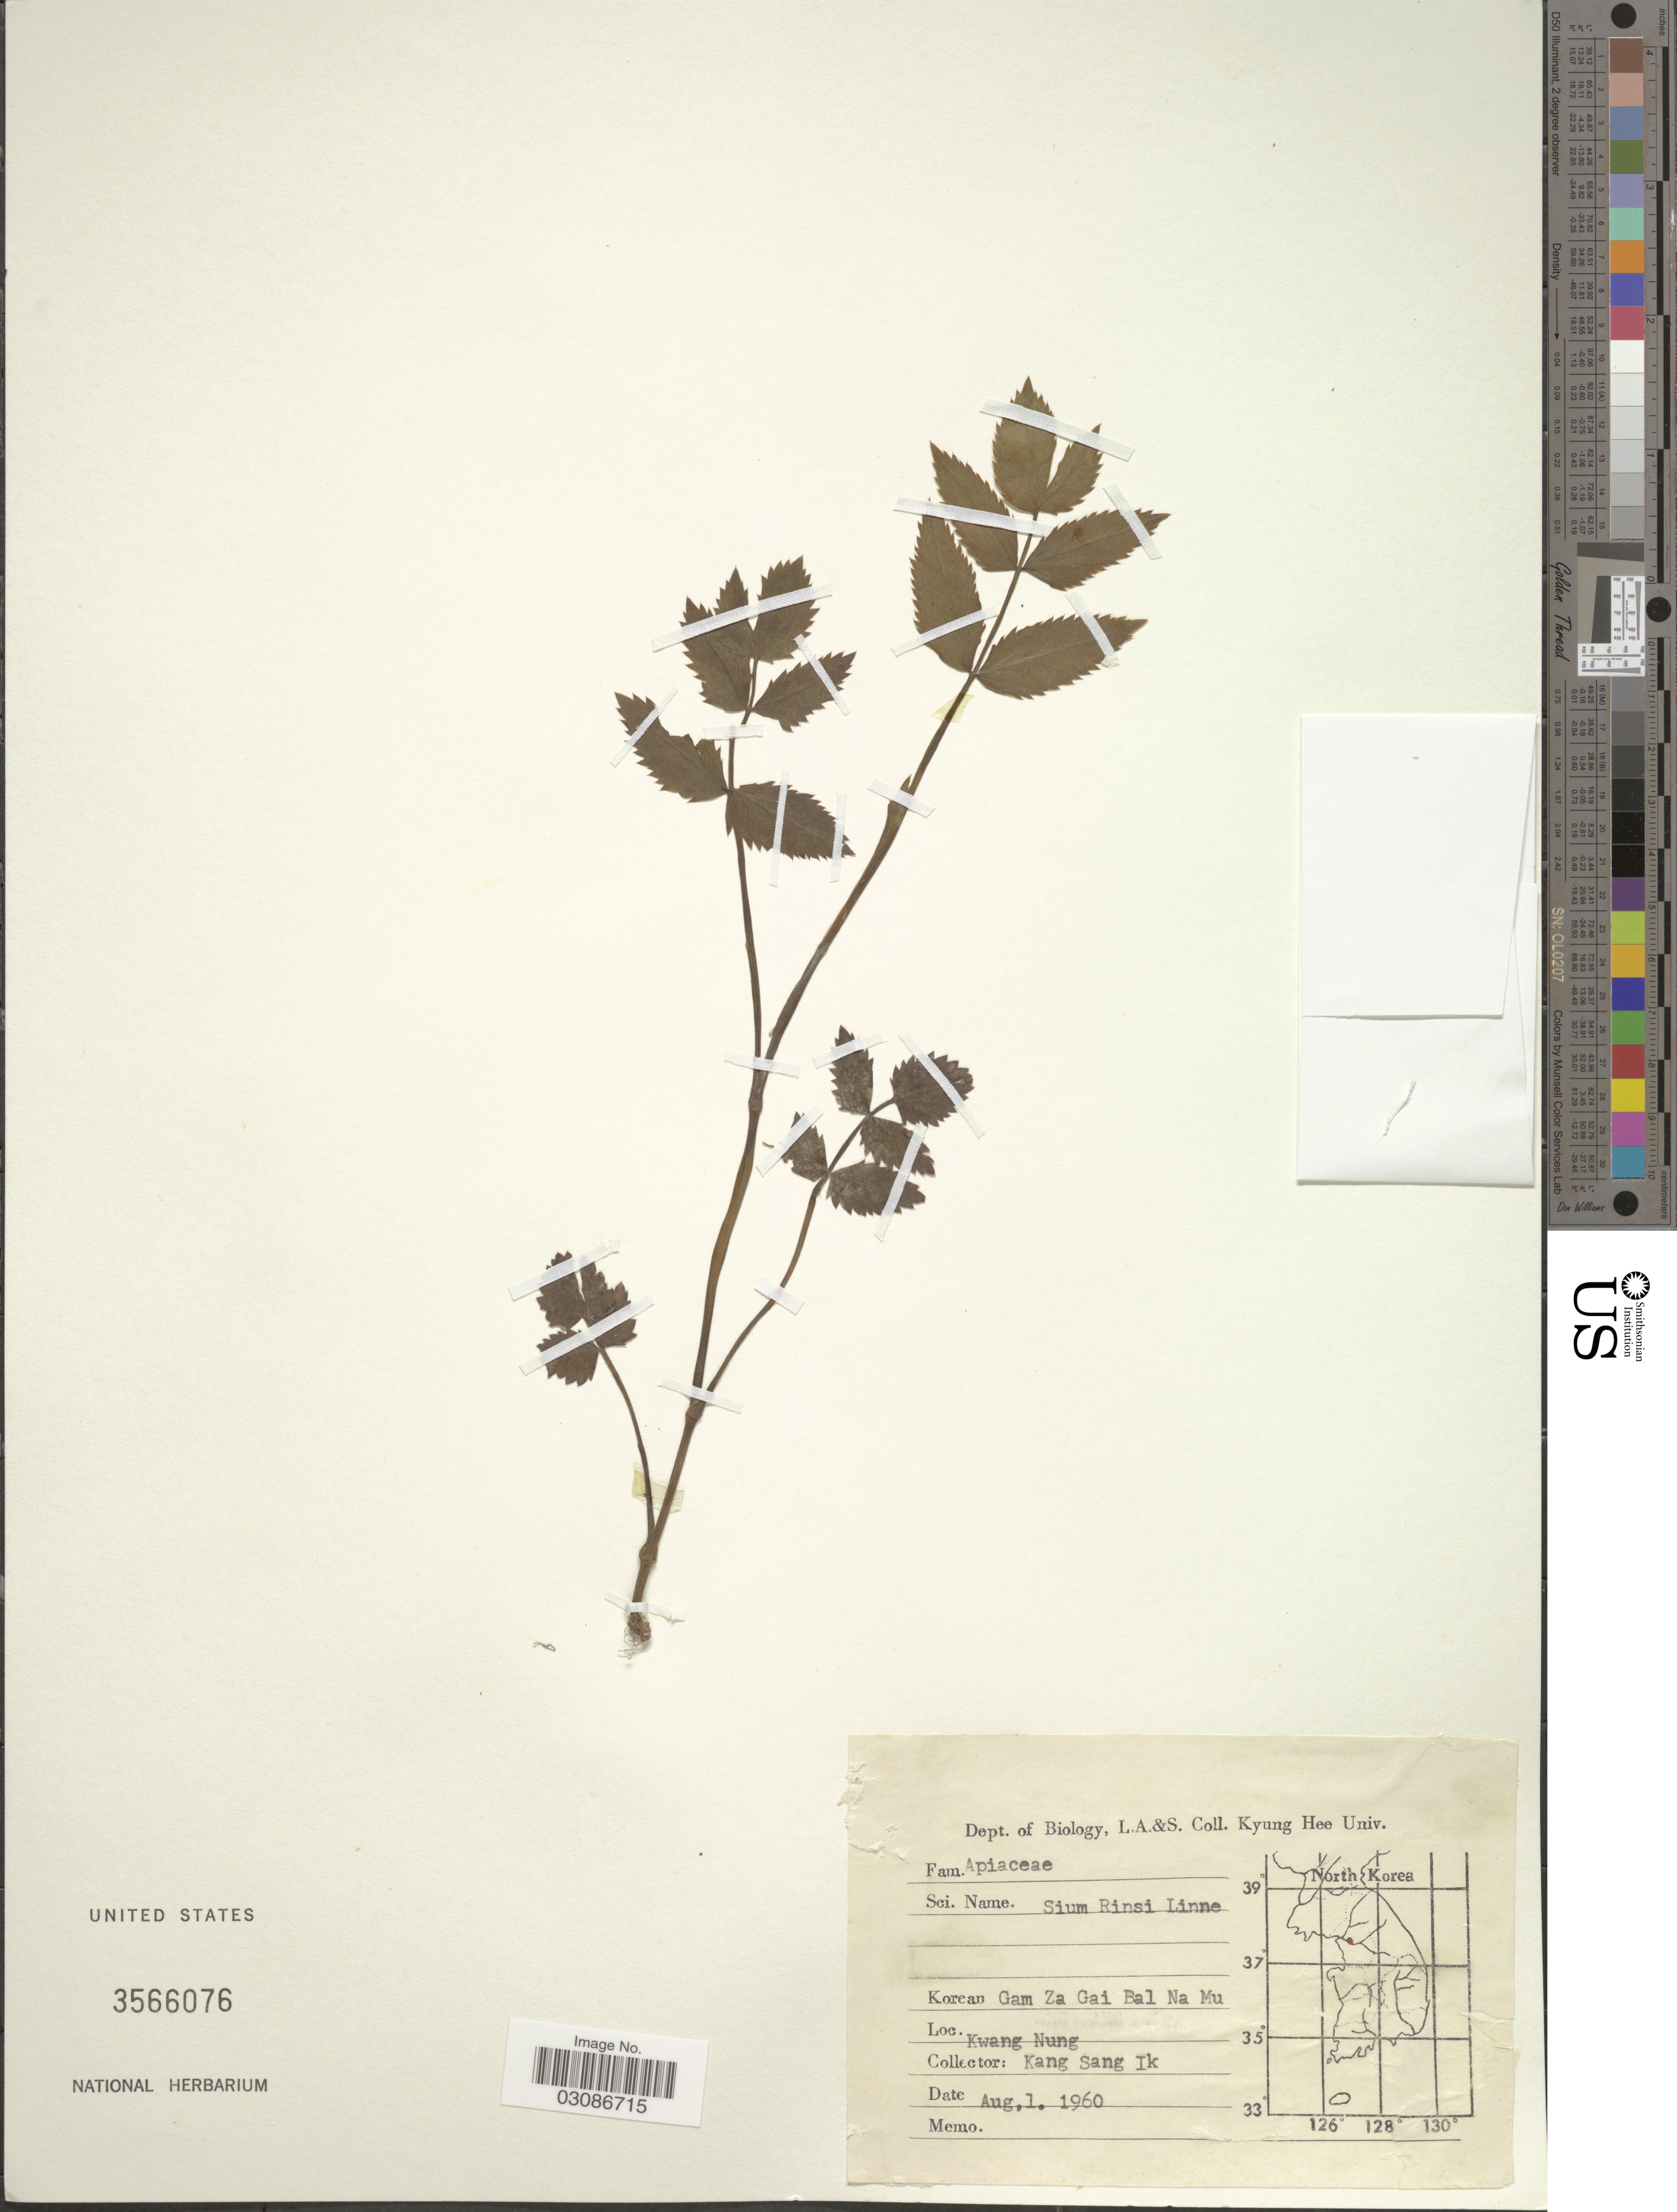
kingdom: Plantae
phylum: Tracheophyta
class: Magnoliopsida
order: Apiales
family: Apiaceae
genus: Sium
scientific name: Sium ninsi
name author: Thunb.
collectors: Kang Sang Ik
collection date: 1960-08-01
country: South Korea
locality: Kwang Nung.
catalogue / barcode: US 3566076